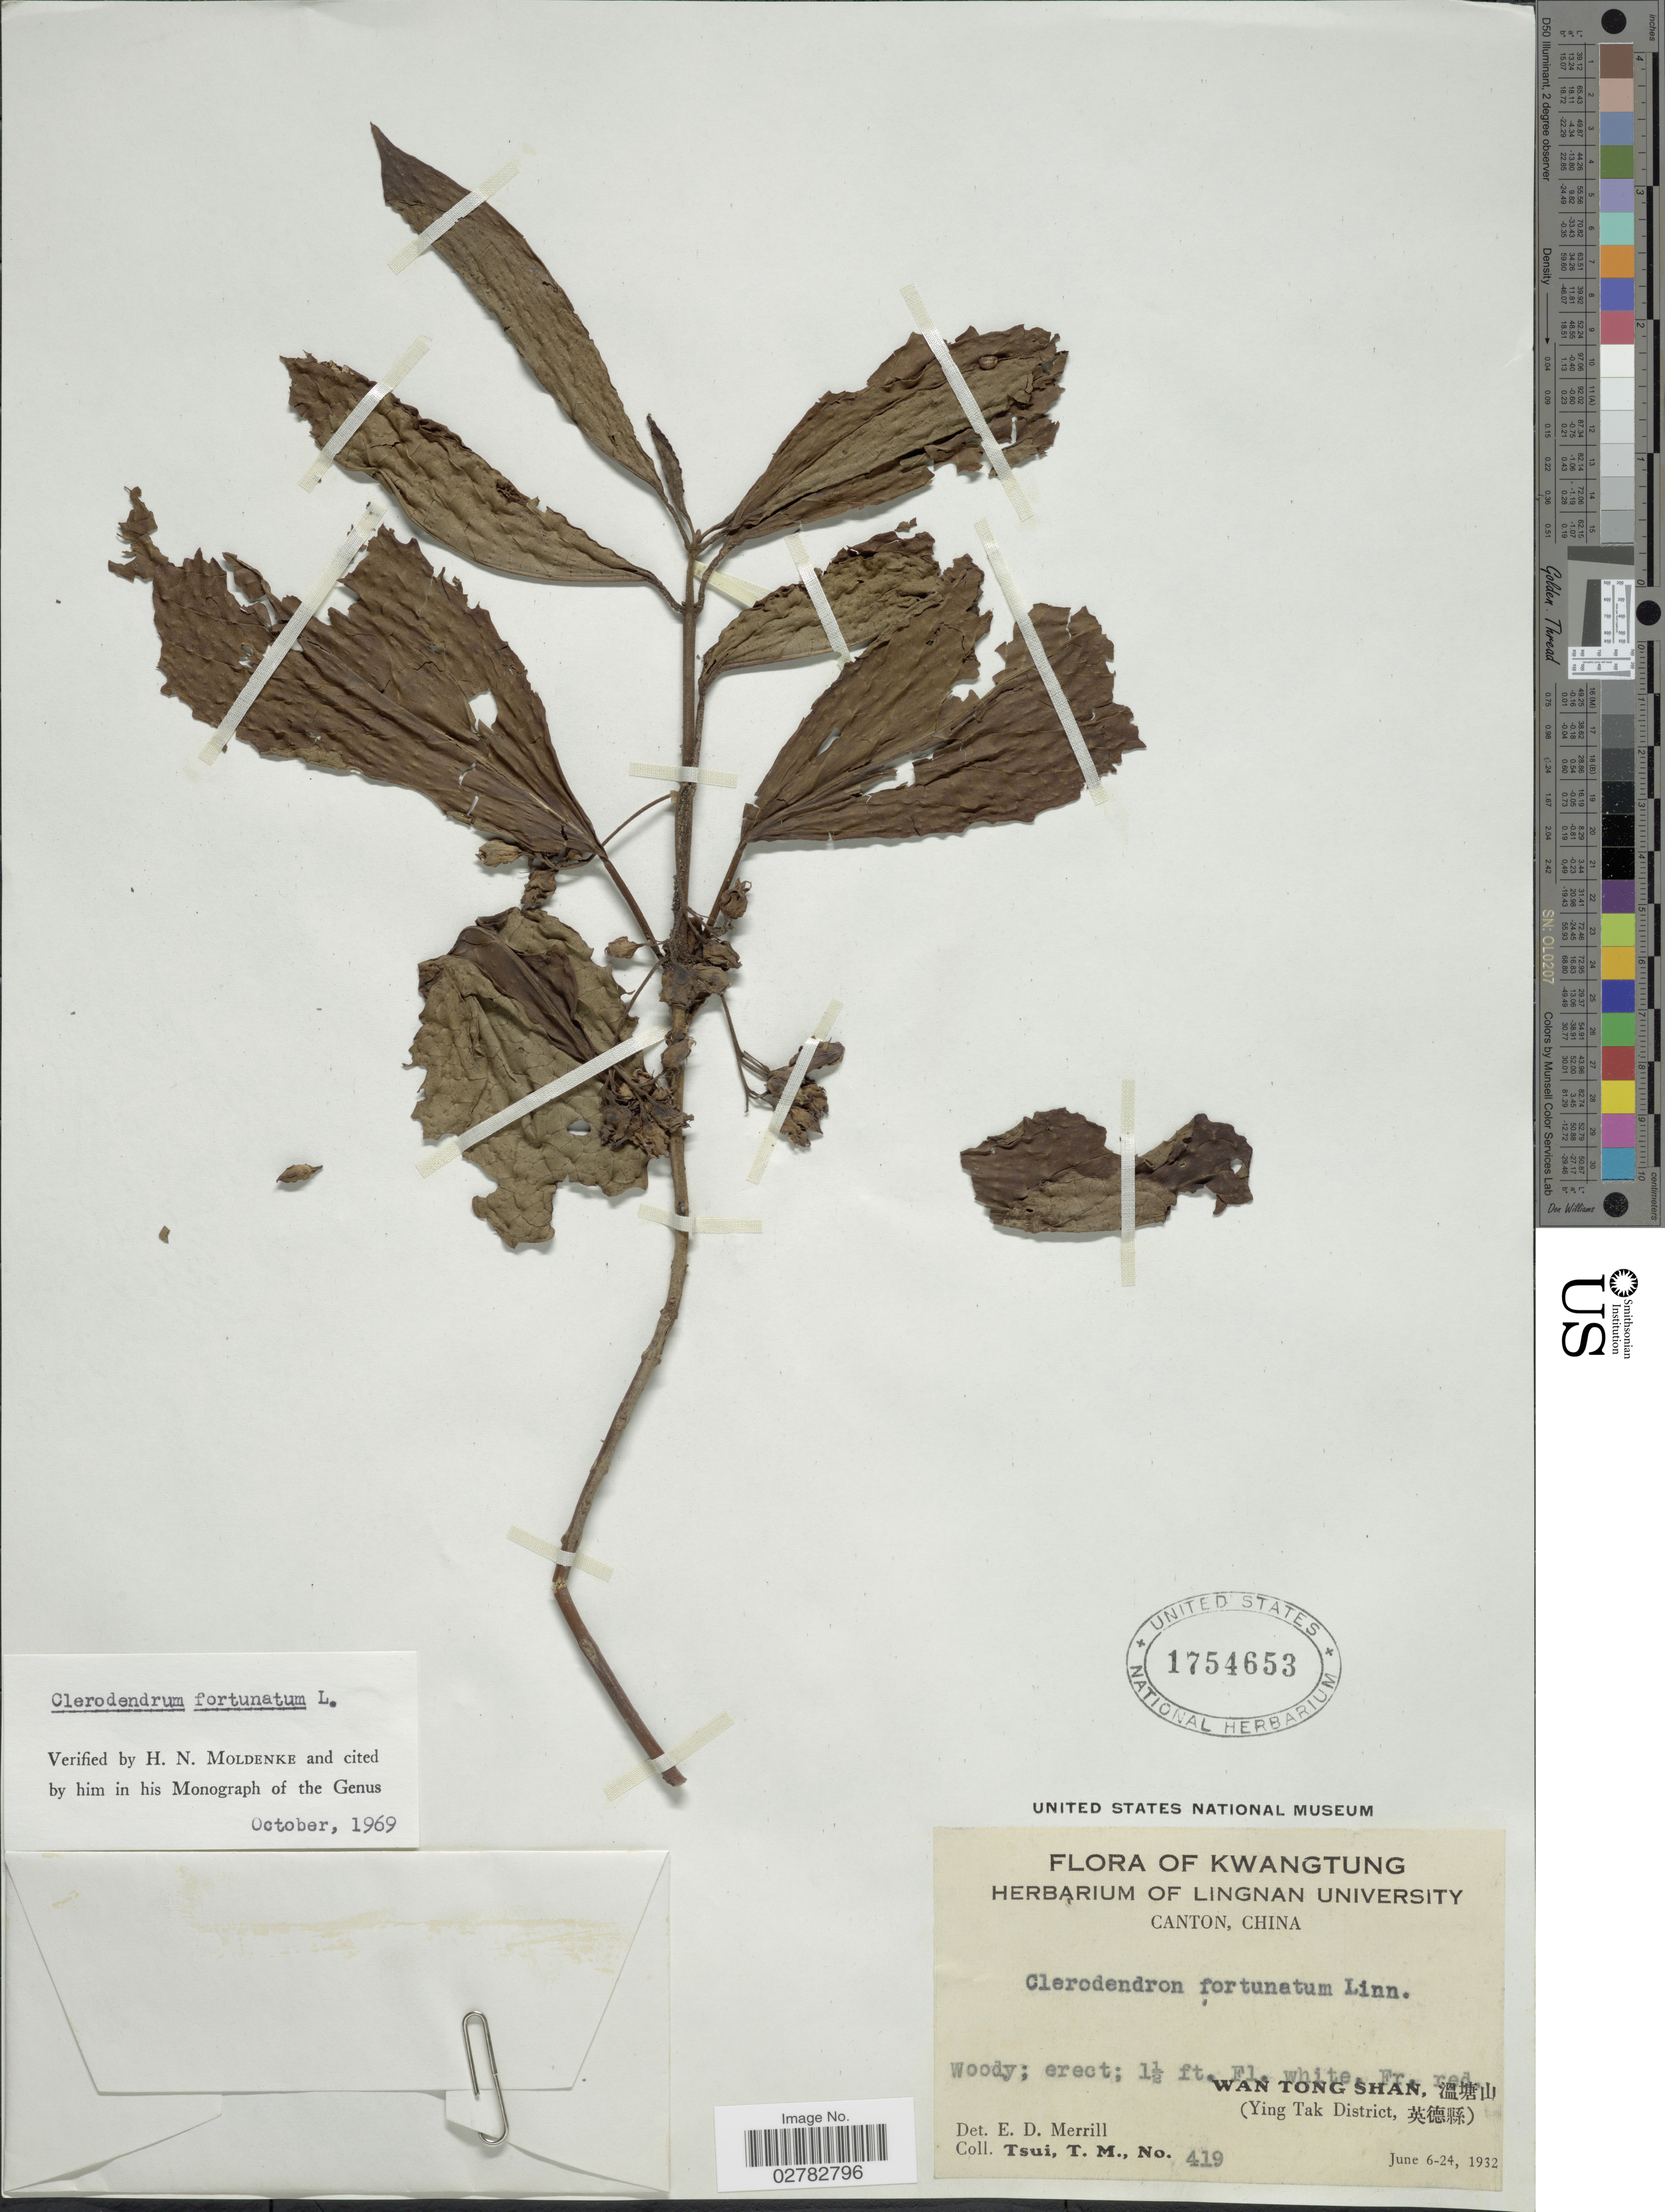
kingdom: Plantae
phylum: Tracheophyta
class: Magnoliopsida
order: Lamiales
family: Lamiaceae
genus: Clerodendrum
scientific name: Clerodendrum fortunatum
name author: L.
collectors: T. Tsui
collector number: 419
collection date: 1932-06-06/1932-06-24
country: China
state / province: Guangdong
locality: Kwangtung. Wan Tong Shan. (Ying Tak District).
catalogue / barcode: US 1754653